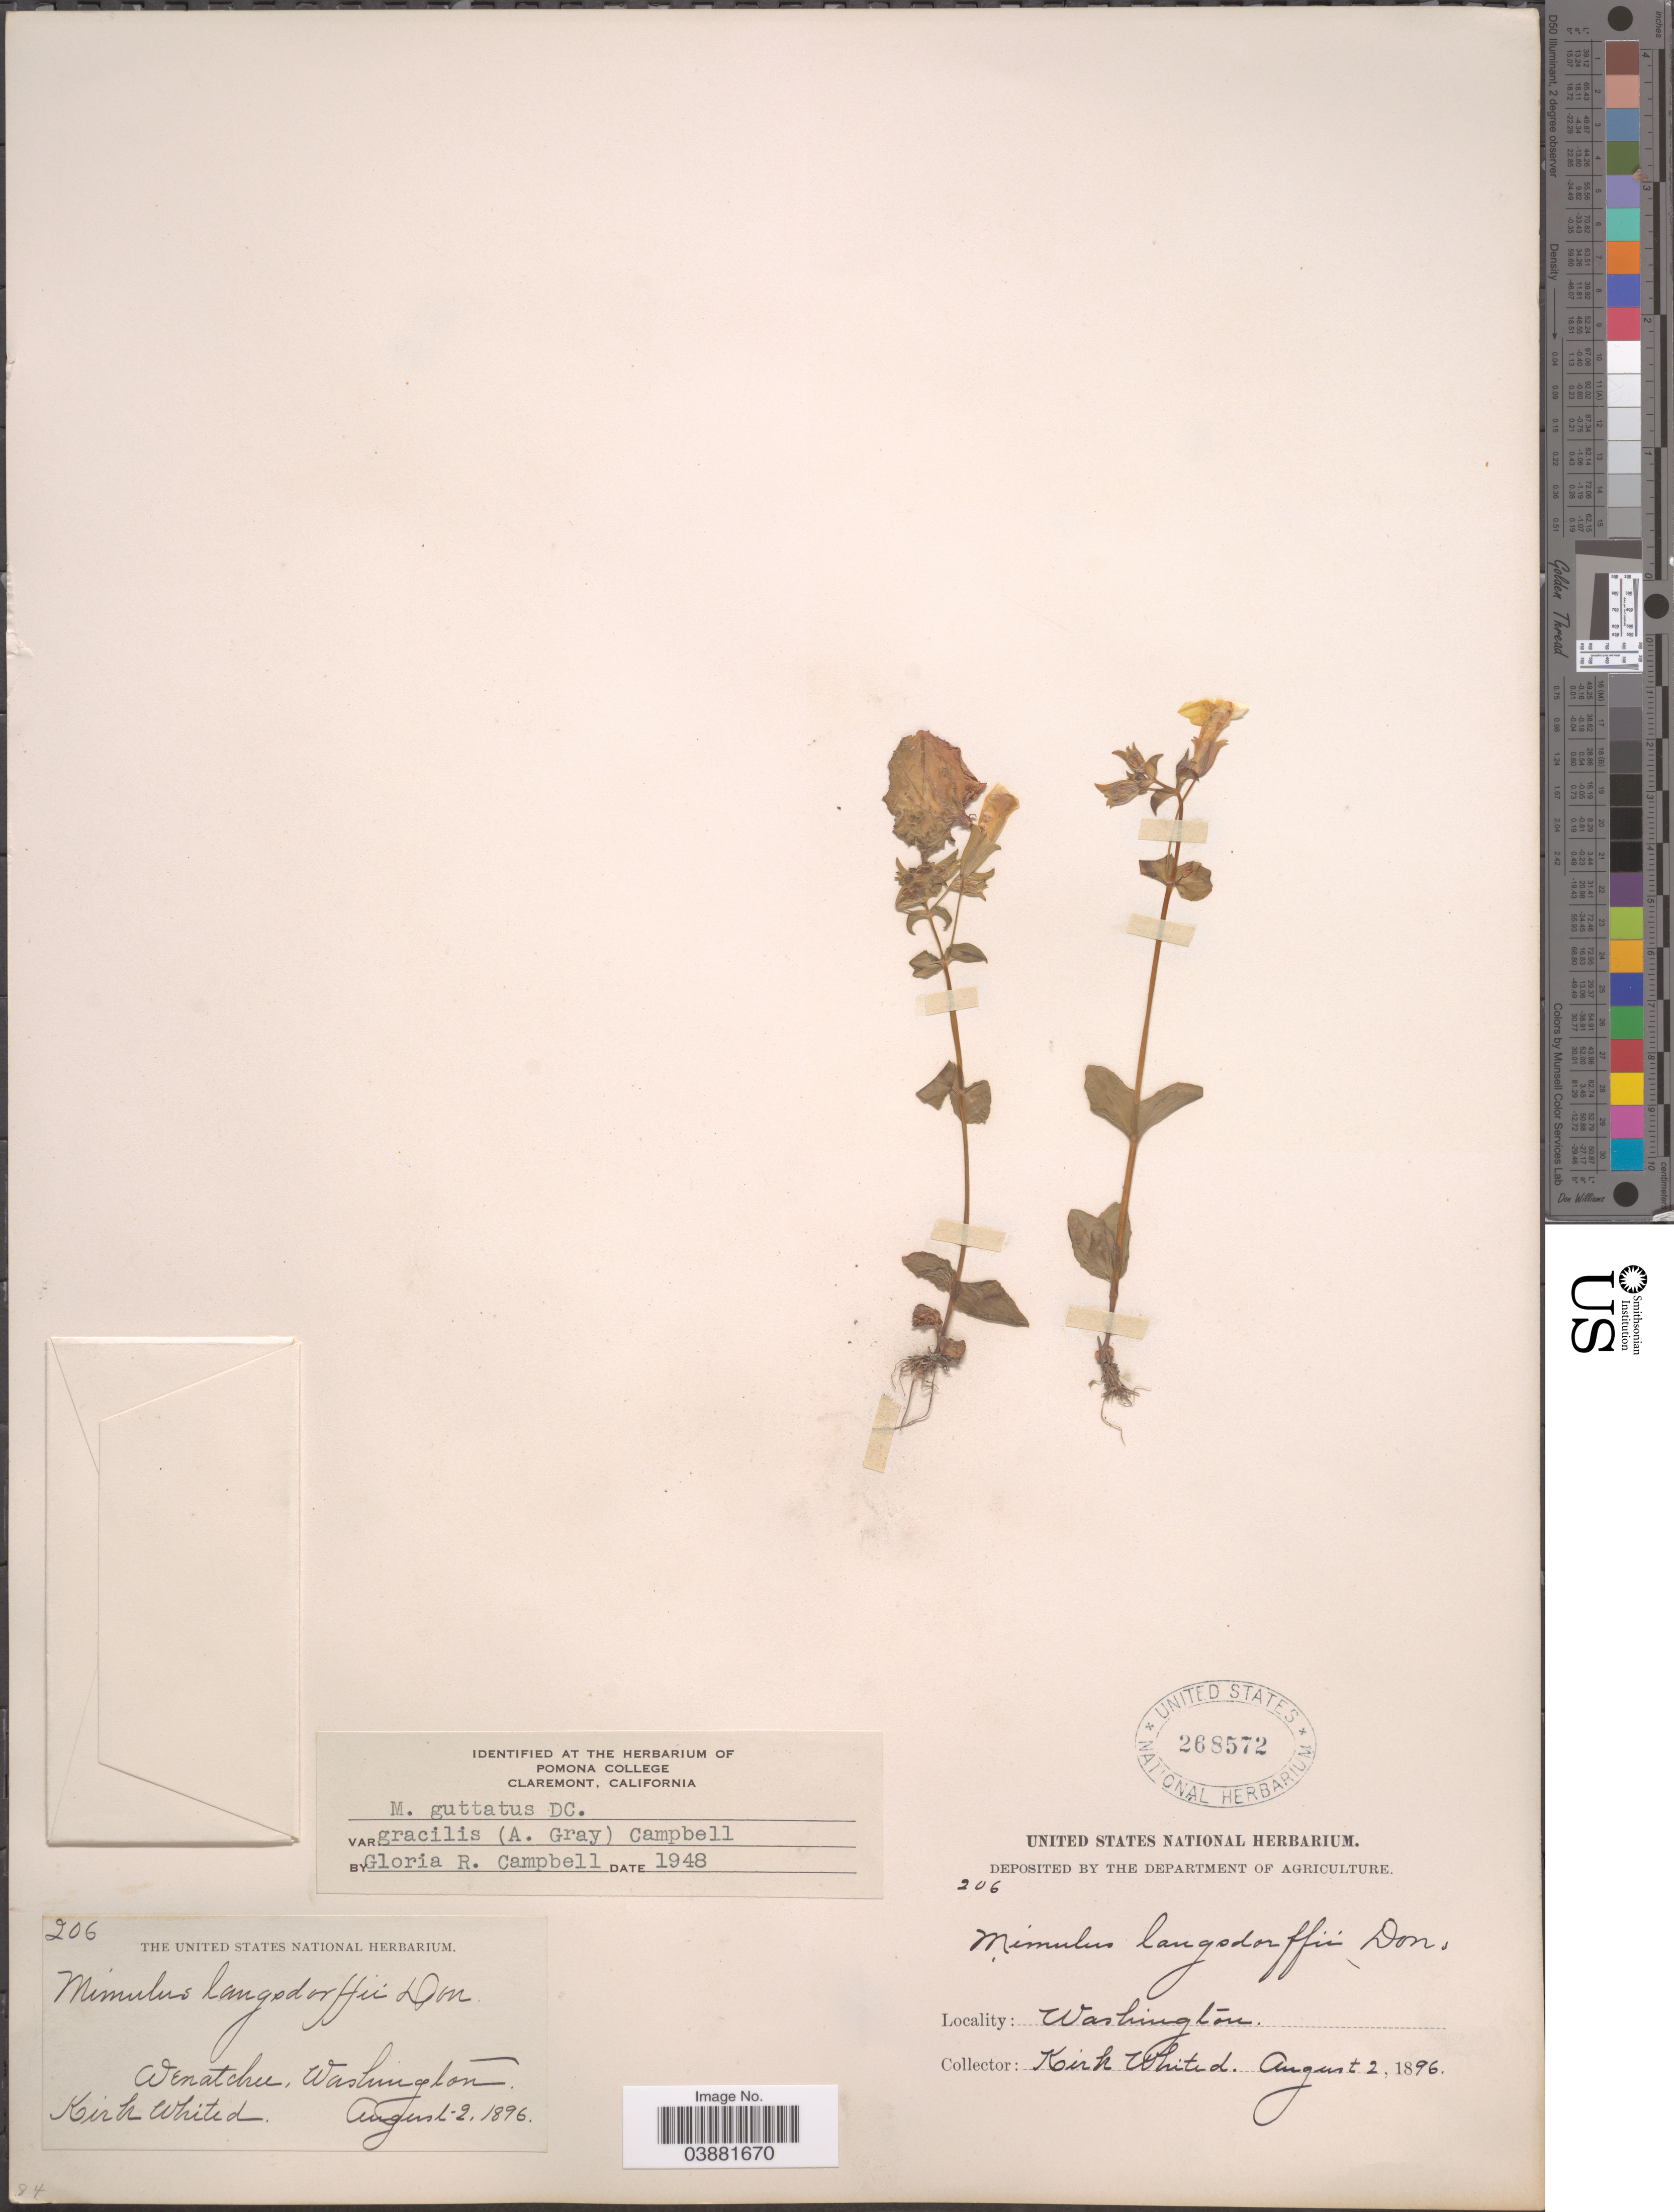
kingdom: Plantae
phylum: Tracheophyta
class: Magnoliopsida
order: Lamiales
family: Phrymaceae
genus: Mimulus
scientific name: Mimulus guttatus var. gracilis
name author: (A. Gray) G.R. Campb.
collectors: K. Whited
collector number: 206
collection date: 1896-08-02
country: United States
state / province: Washington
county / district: Chelan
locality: Wenatchee.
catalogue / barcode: US 268572